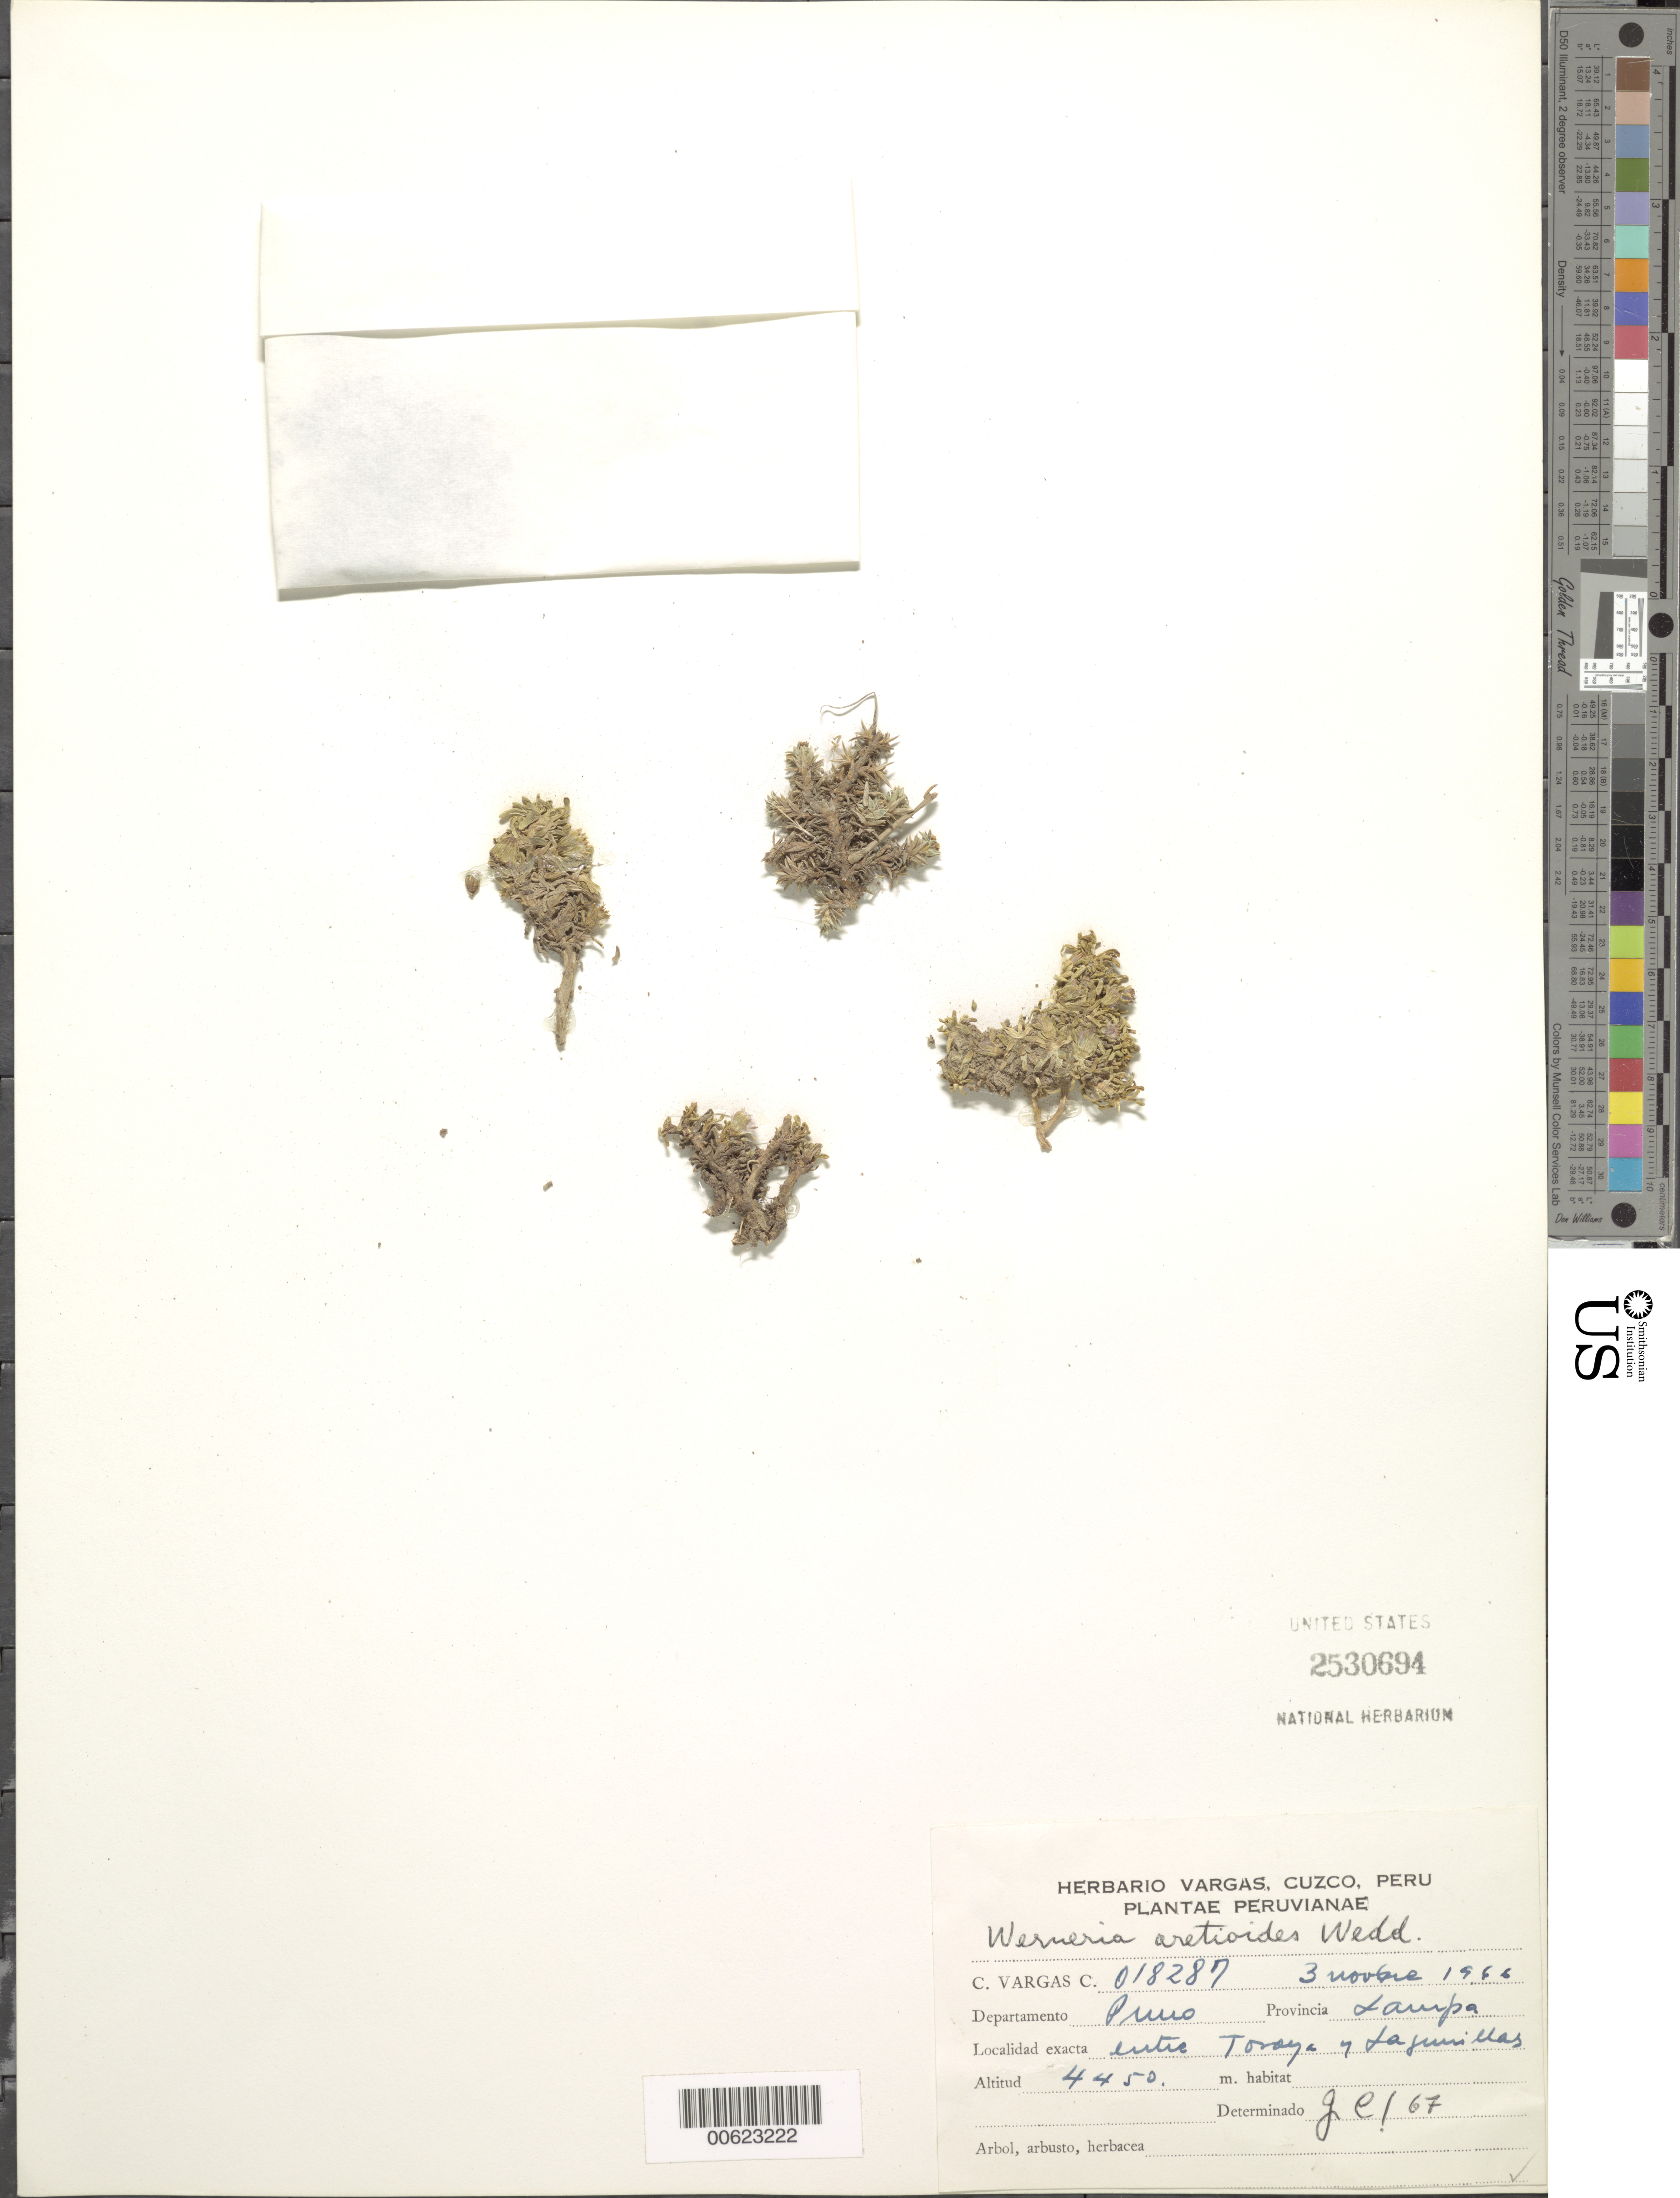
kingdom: Plantae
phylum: Tracheophyta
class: Magnoliopsida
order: Asterales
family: Asteraceae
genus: Senecio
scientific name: Senecio humillimus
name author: Sch. Bip.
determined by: Calvo, Joel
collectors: C. Vargas C.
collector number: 18287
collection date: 1966-11-03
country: Peru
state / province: Puno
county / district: Lampa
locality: Toraya to Lajunillas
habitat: Arenoso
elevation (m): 4450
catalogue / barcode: US 2530694